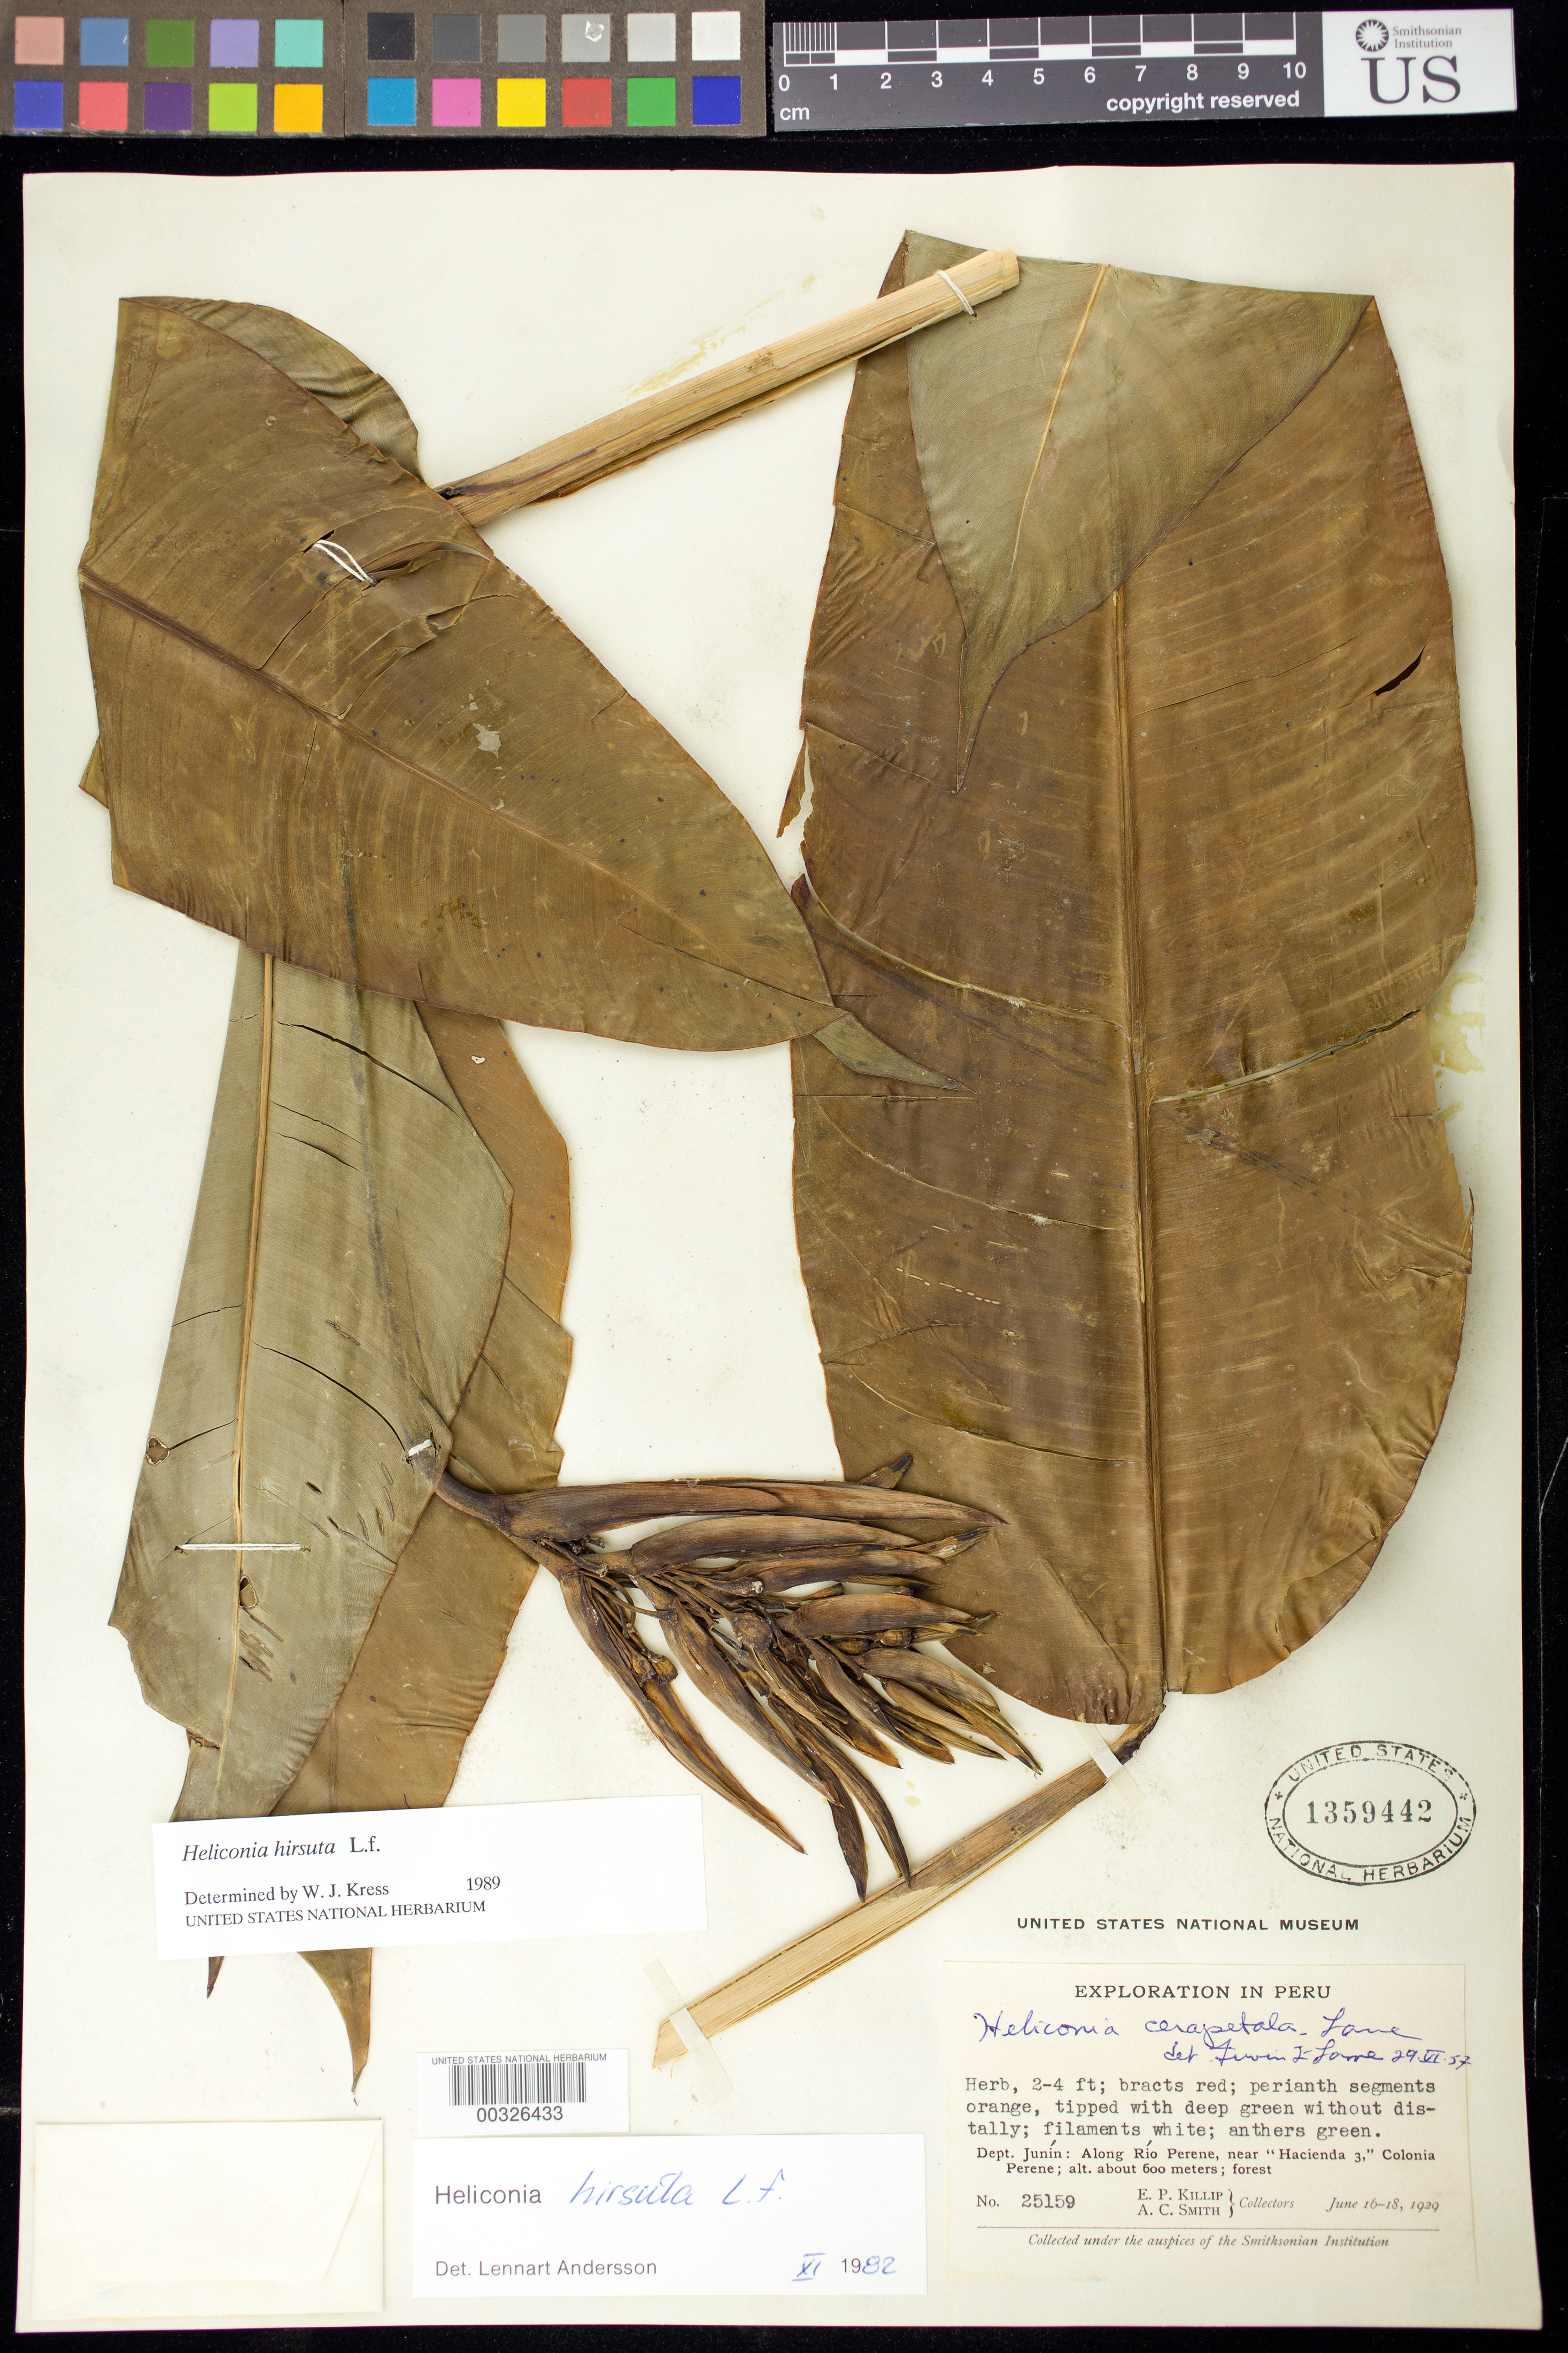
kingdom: Plantae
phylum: Tracheophyta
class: Liliopsida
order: Zingiberales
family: Heliconiaceae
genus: Heliconia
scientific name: Heliconia hirsuta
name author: L. f.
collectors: E. P. Killip & A. C. Smith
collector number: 25159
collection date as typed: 16 Jun 1929 to 18 Jun 1929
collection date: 1929-06-16/1929-06-18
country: Peru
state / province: Junín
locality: Along rio perene, near "hacienda 3," colonia perene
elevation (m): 600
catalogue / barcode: US 1359442